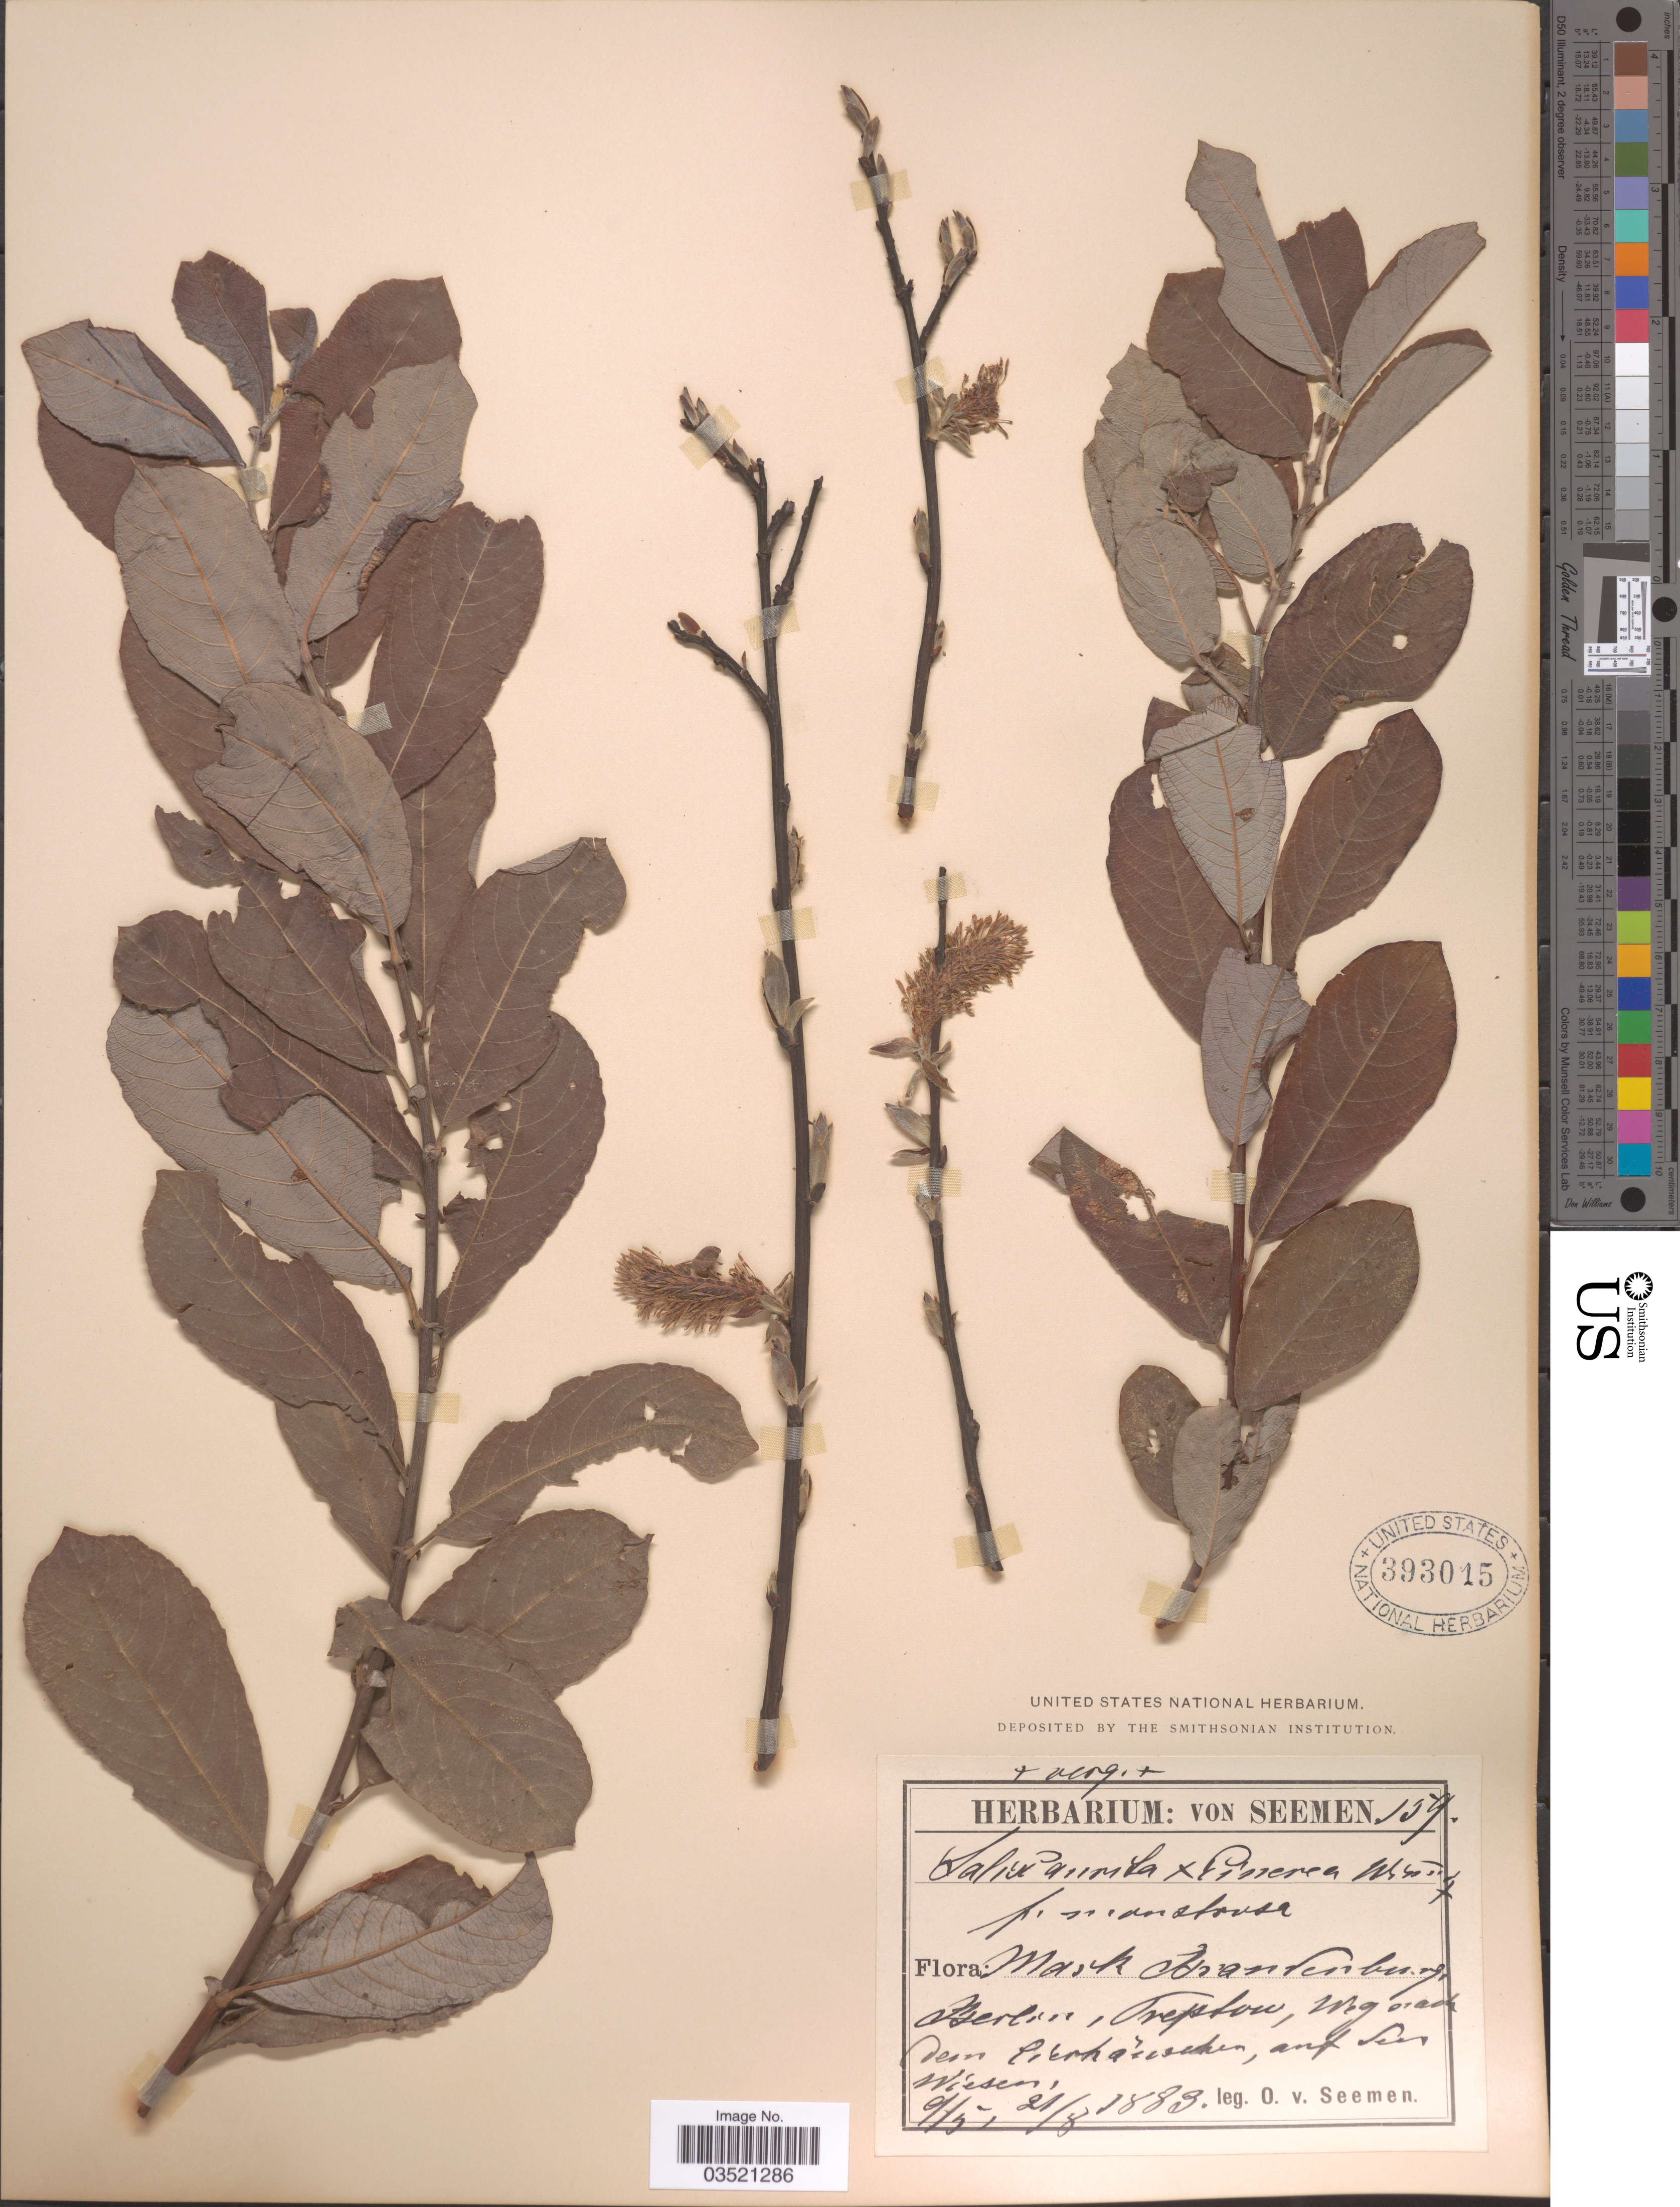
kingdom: Plantae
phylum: Tracheophyta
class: Magnoliopsida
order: Malpighiales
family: Salicaceae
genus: Salix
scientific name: Salix aurita x S. cinerea L.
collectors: K. O. von Seemen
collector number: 159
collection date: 1883-05-09/1883-08-21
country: Germany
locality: Mark Brandenburg, Berlin, Treptow, Weg nach dem Eierhauschen, auf den Wiesen.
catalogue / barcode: US 393015